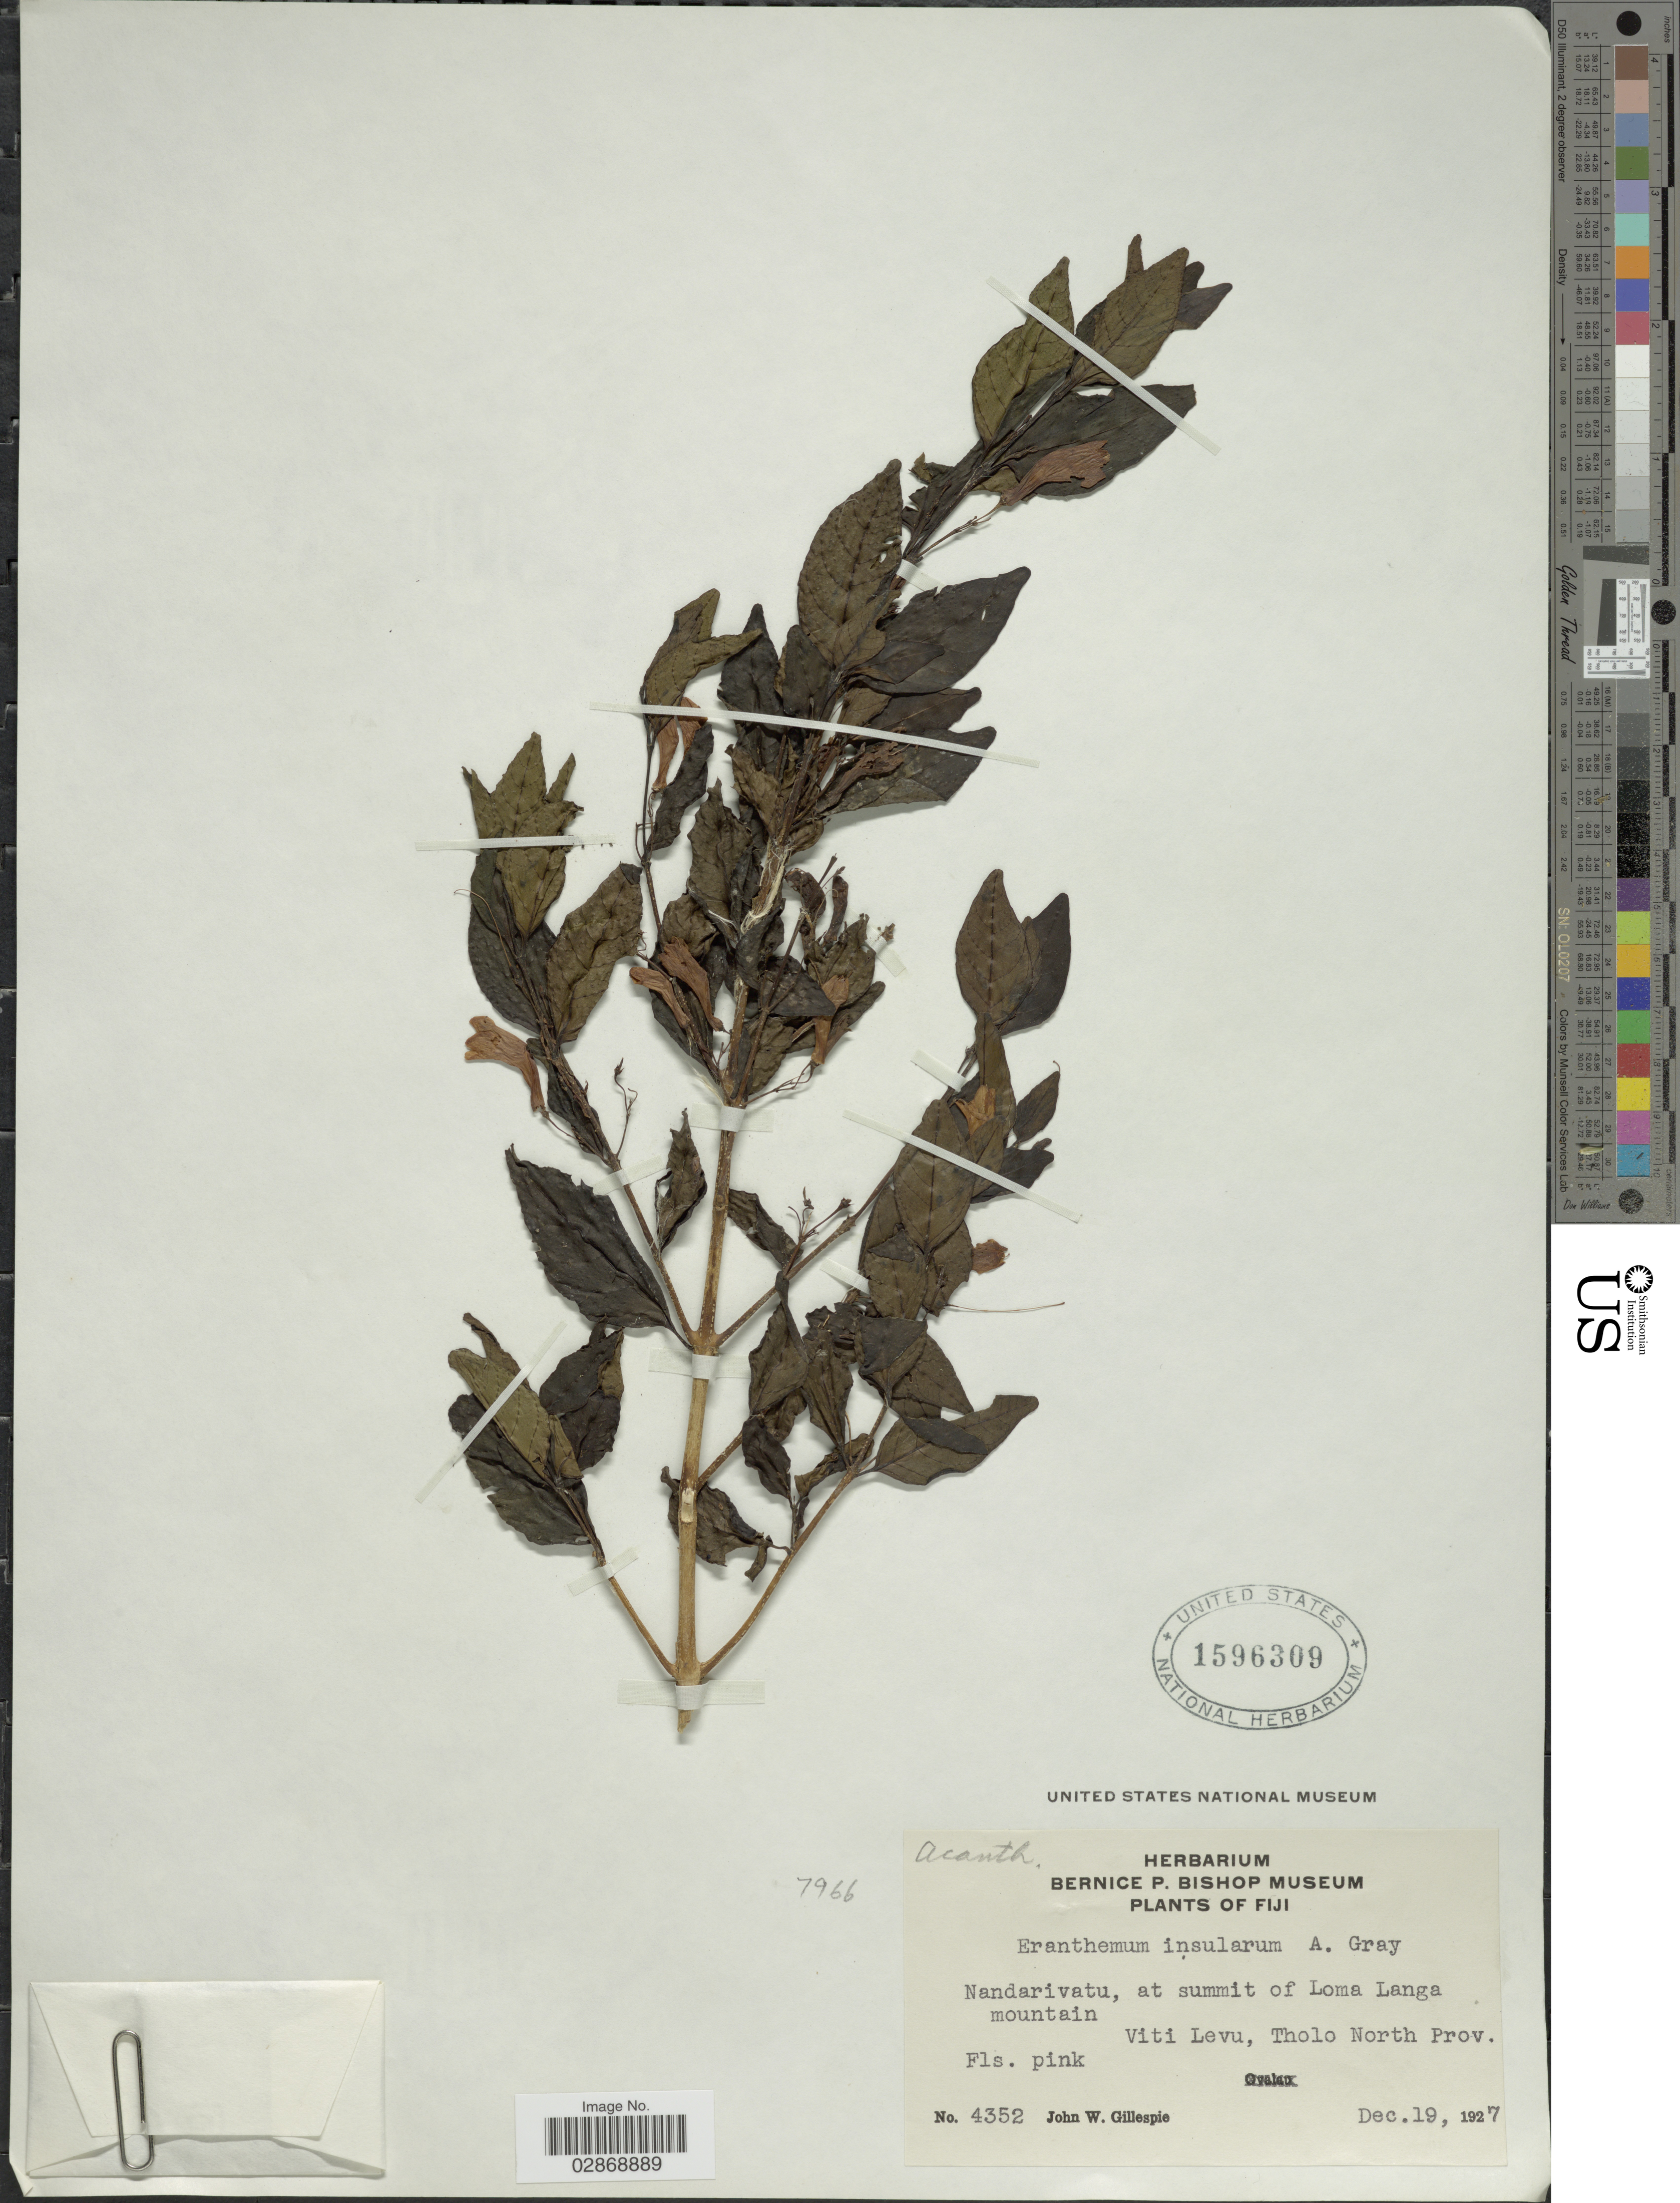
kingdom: Plantae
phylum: Tracheophyta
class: Magnoliopsida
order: Lamiales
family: Acanthaceae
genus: Graptophyllum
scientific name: Graptophyllum insularum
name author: (A. Gray) A.C. Sm.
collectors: J. W. Gillespie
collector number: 4352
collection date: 1927-12-19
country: Fiji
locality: Nandarivatu, at summit of Loma Langa mountain. Viti Levu, Tholo North Prov.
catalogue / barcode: US 1596309